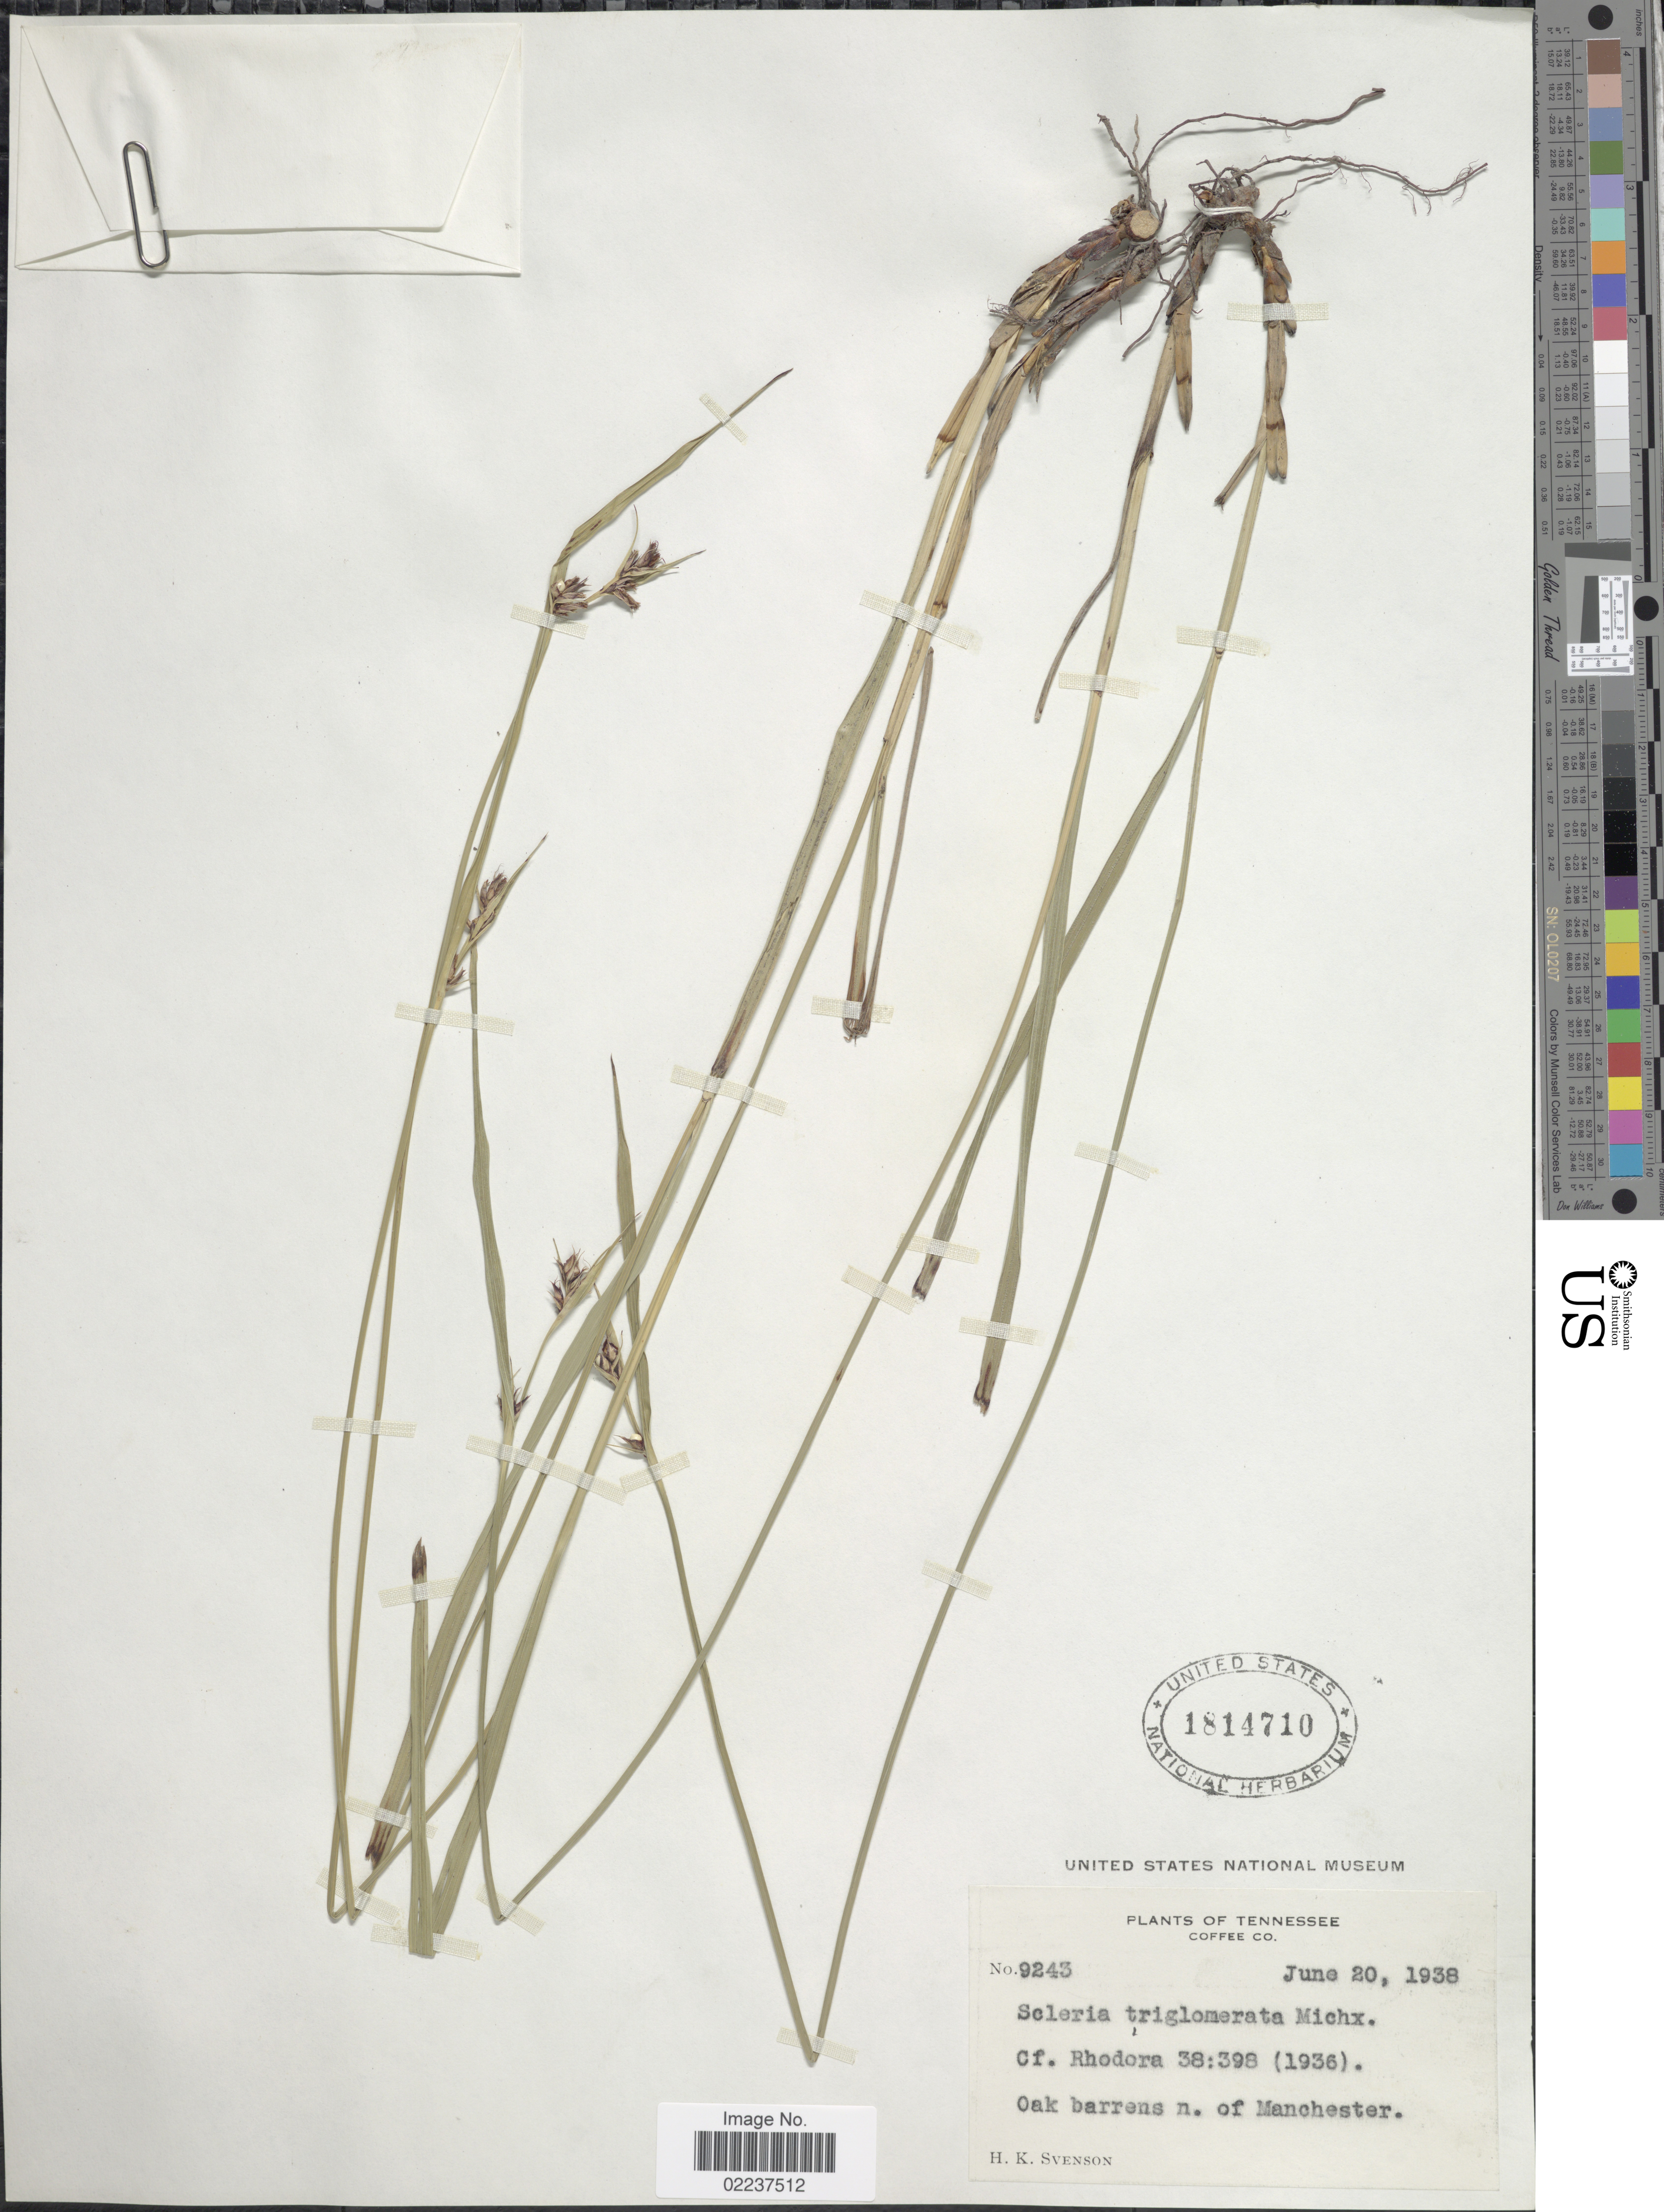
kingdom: Plantae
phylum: Tracheophyta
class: Liliopsida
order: Poales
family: Cyperaceae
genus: Scleria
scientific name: Scleria triglomerata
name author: Michx.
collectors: H. K. Svenson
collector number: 9243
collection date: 1938-06-20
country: United States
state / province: Tennessee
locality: Coffee Co., Oak barrens n. of Manchester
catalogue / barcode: US 1814710